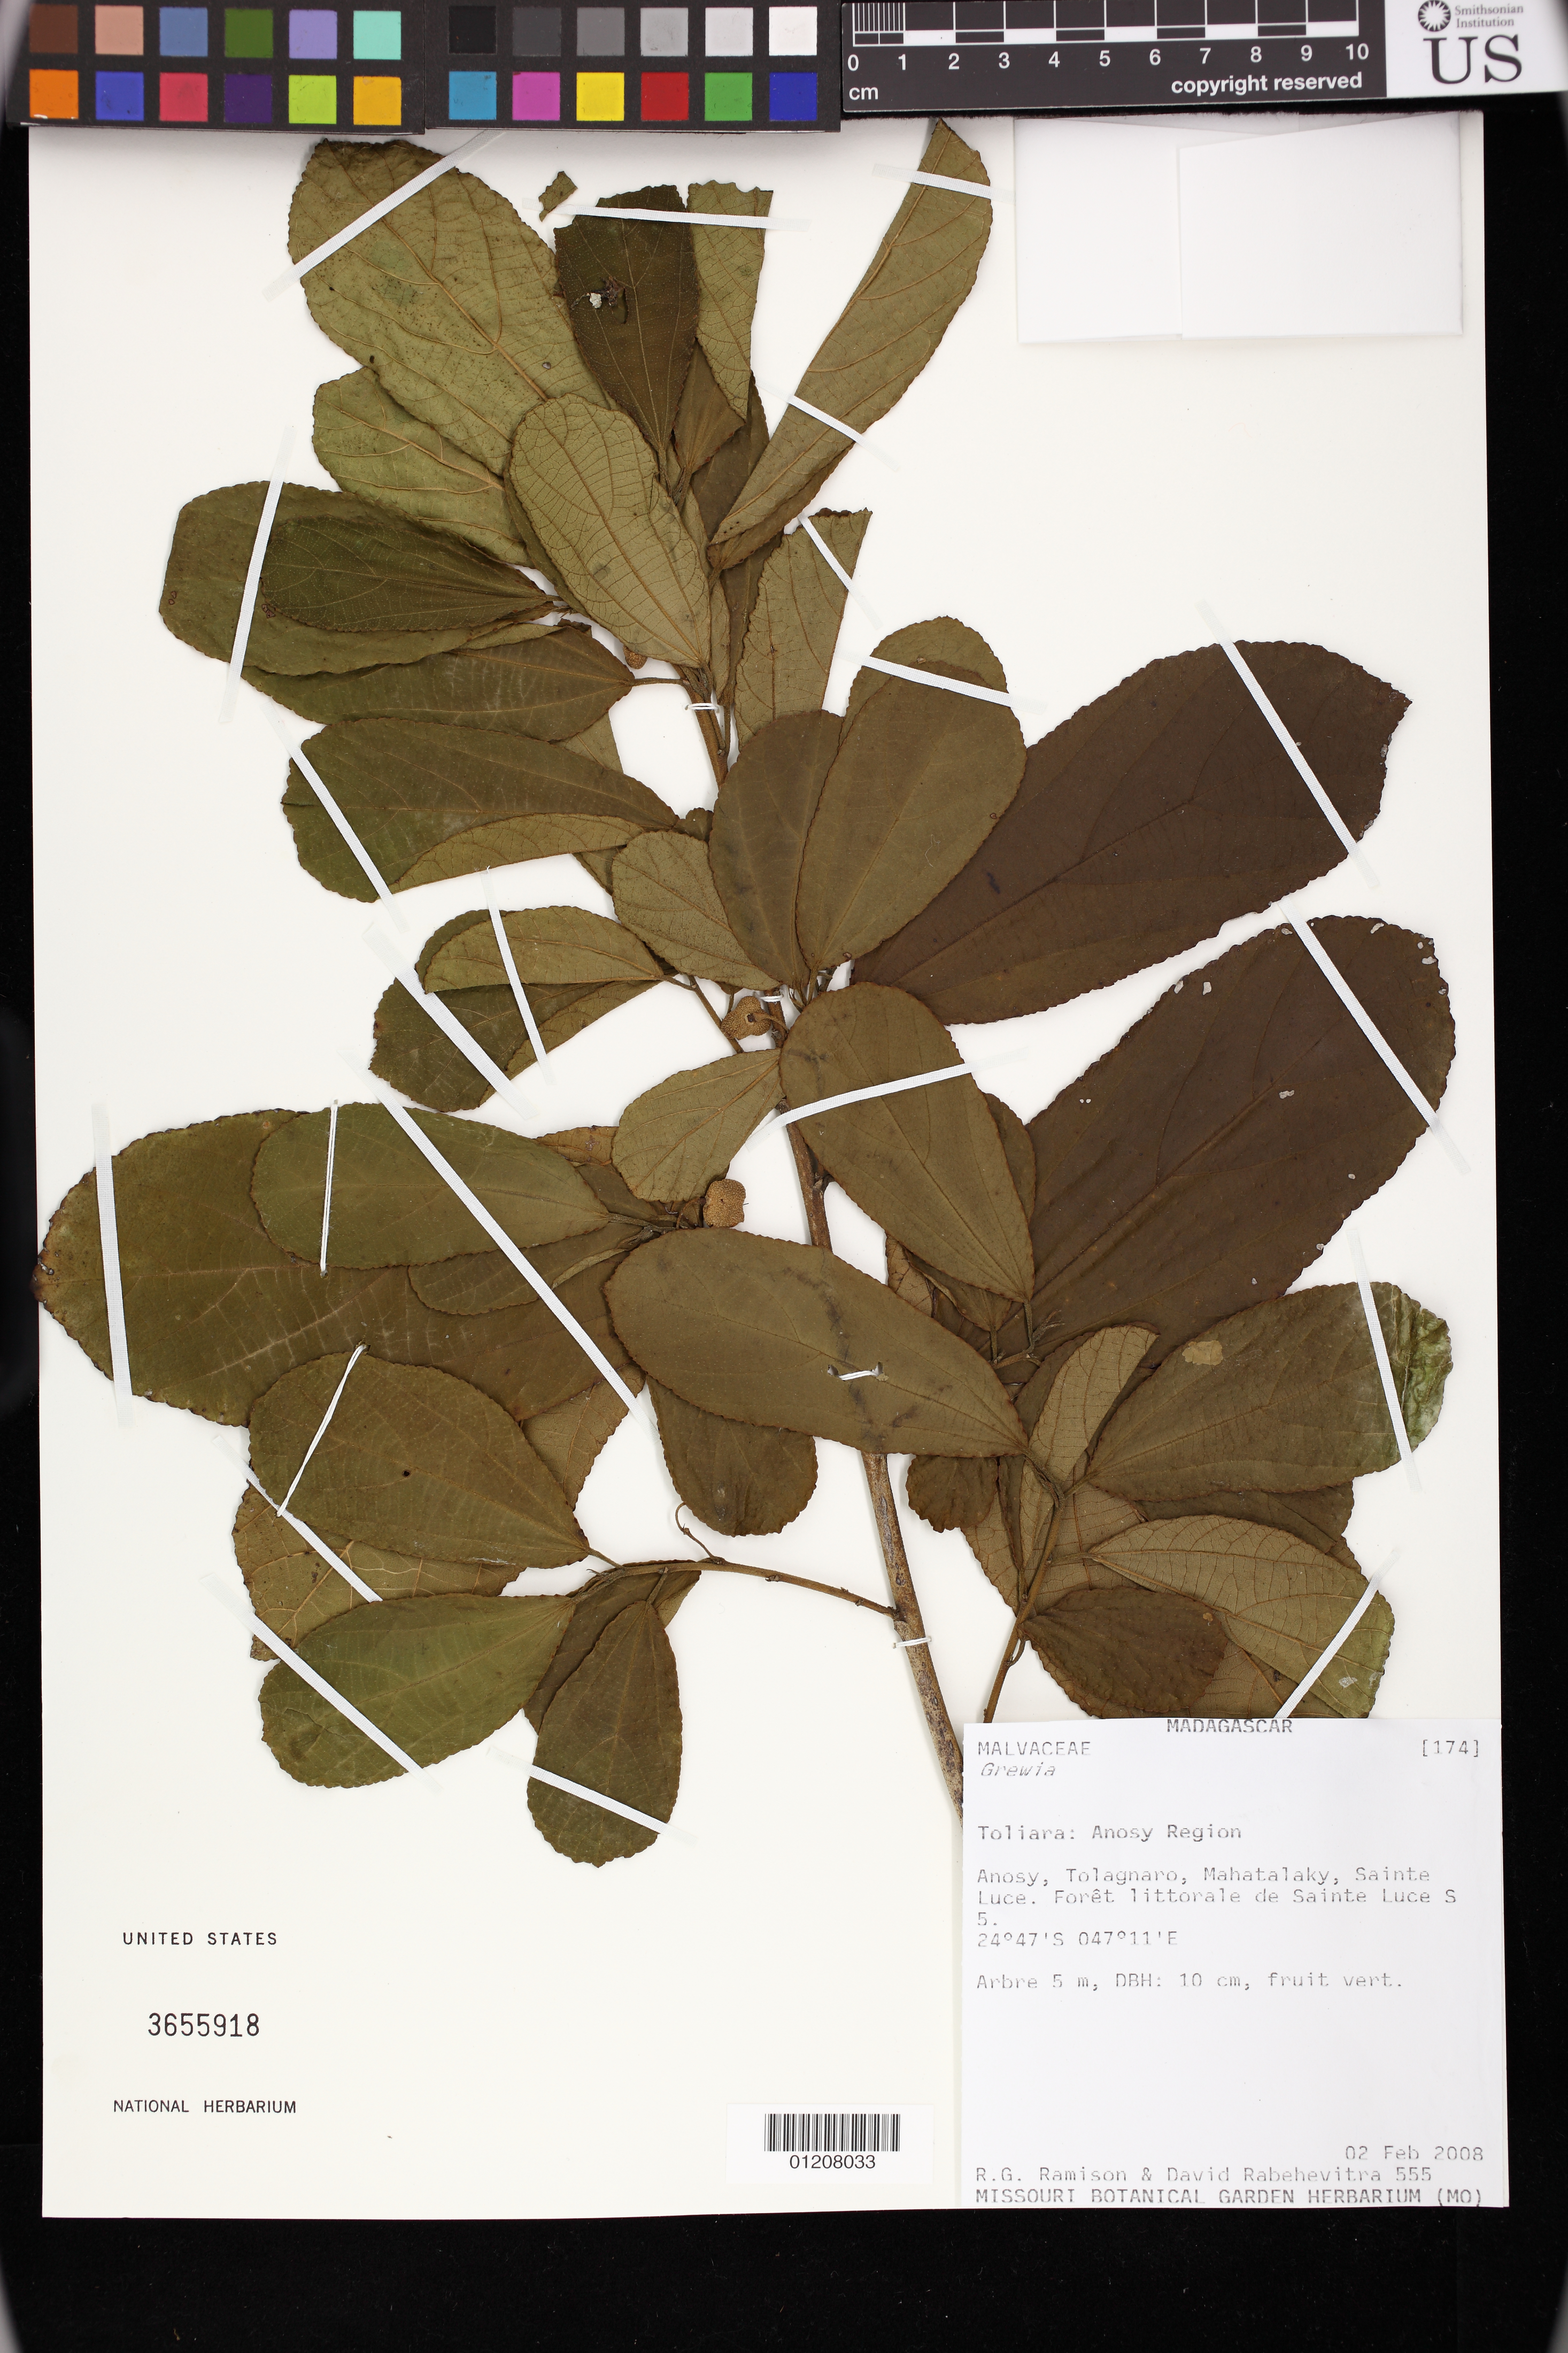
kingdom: Plantae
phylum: Tracheophyta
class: Magnoliopsida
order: Malvales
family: Malvaceae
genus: Grewia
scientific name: Grewia decipiens Capuron ined.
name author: Capuron ex Mabb.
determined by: Jourdain-Fievet, L.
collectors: R. Ramison & D. Rabehevitra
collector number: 555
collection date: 2008-02-02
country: Madagascar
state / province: Anosy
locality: Anosy, Tolagnaro, Mahatalaky, Sainte Luce. Foret littorale de Sainte Luce S 5.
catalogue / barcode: US 3655918